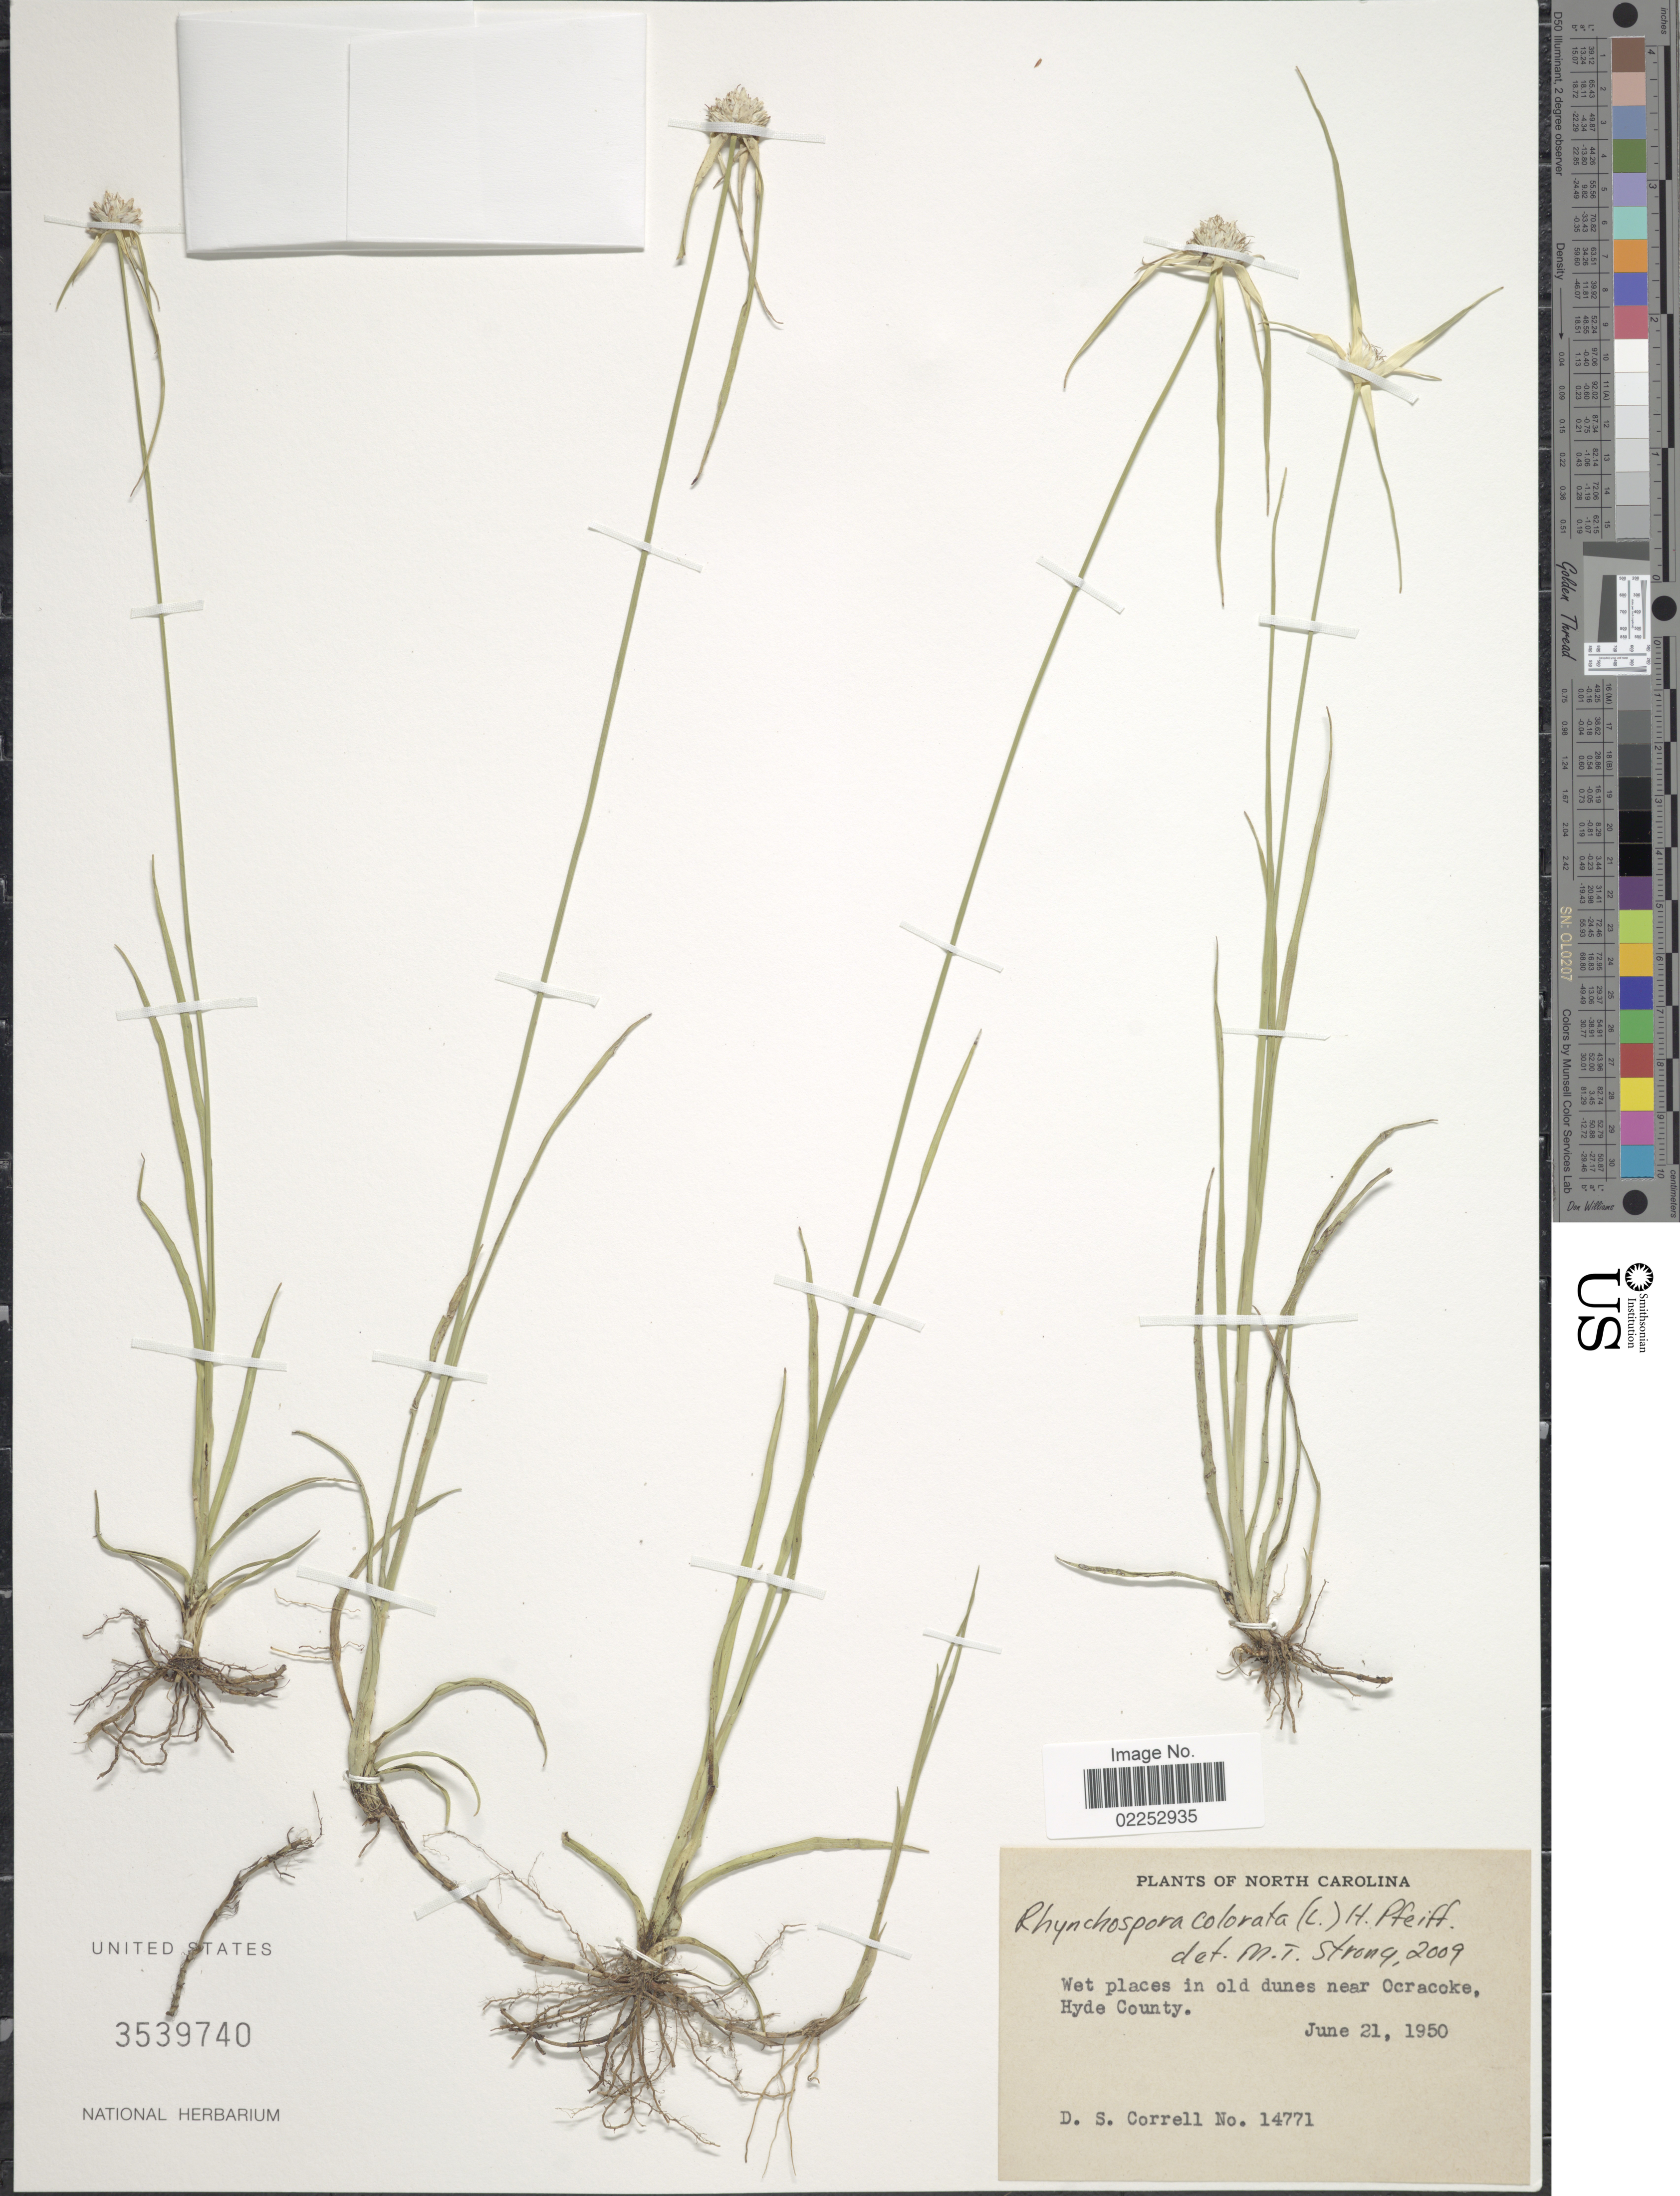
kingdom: Plantae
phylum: Tracheophyta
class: Liliopsida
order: Poales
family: Cyperaceae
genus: Rhynchospora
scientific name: Rhynchospora colorata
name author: (L.) H. Pfeiff.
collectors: D. S. Correll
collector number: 14771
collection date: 1950-06-21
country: United States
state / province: North Carolina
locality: Near Ocracoke, Hyde County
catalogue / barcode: US 3539740